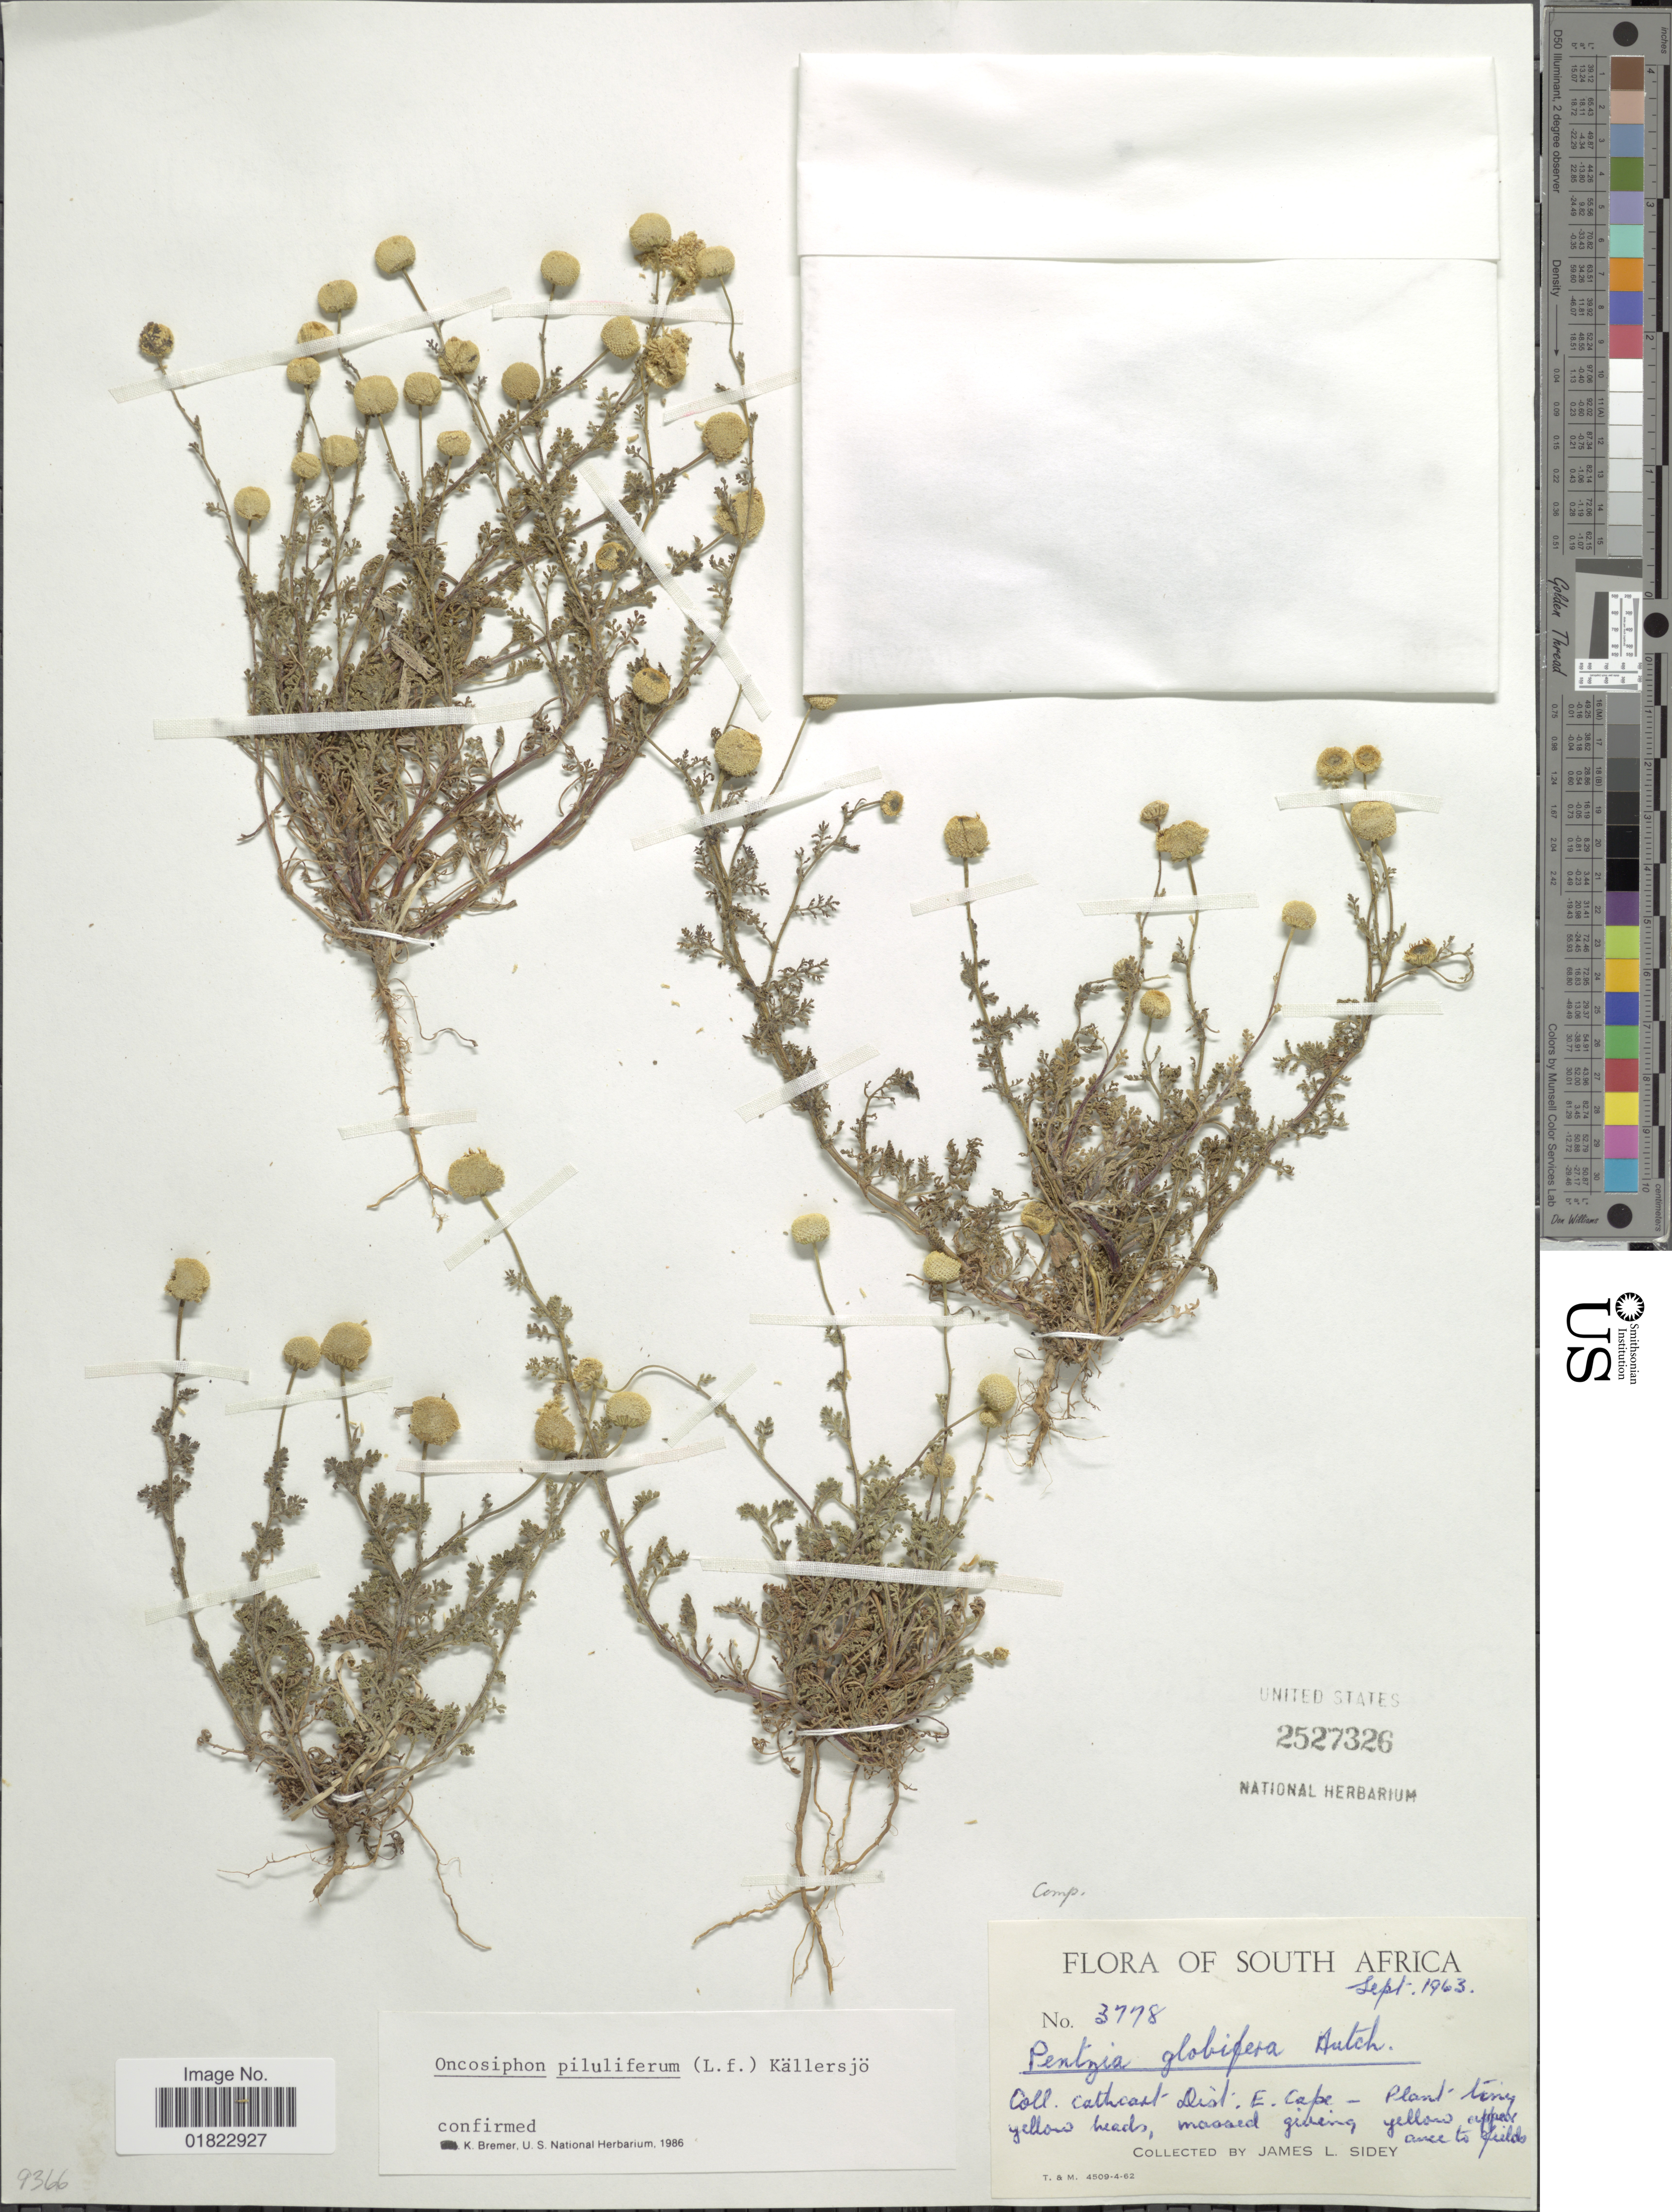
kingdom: Plantae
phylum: Tracheophyta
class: Magnoliopsida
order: Asterales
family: Asteraceae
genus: Oncosiphon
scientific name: Oncosiphon piluliferum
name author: (L. f.) Källersjö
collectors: J. L. Sidey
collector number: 3778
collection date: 1963-09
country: South Africa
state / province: Eastern Cape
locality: Cathcart Dist, E. Cape.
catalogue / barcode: US 2527326